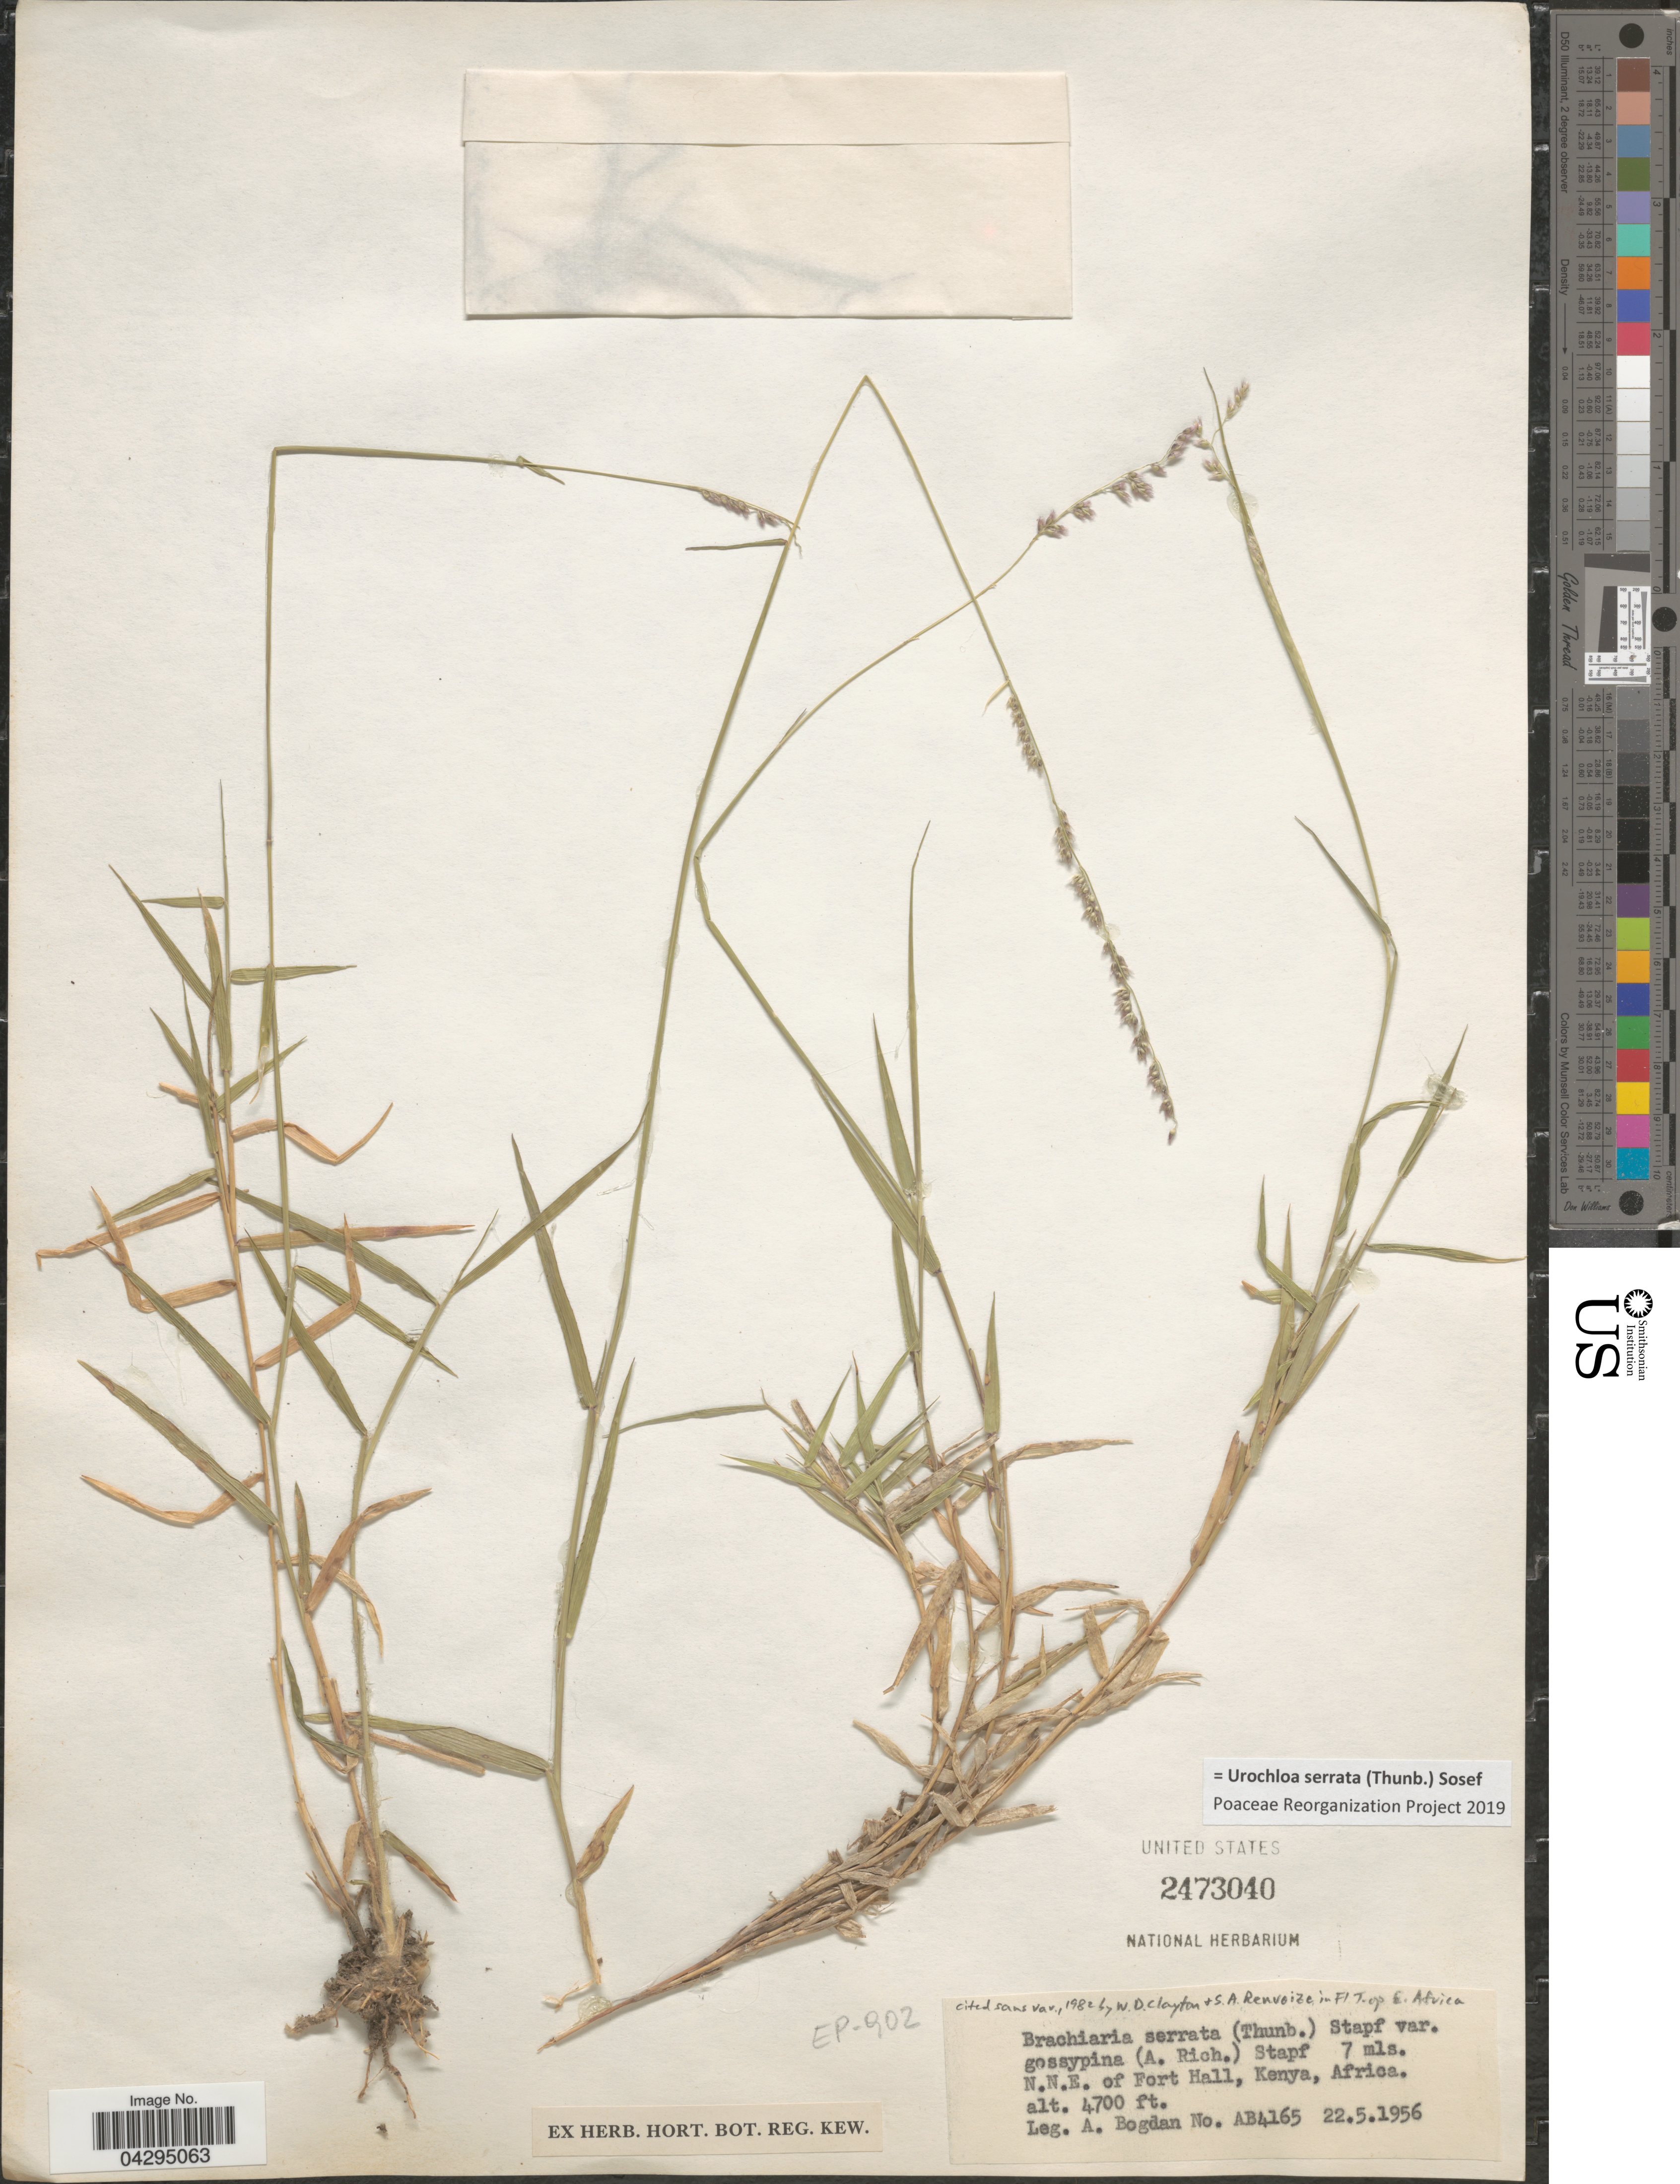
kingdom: Plantae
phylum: Tracheophyta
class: Liliopsida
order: Poales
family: Poaceae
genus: Urochloa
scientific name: Urochloa serrata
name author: (Thunb.) Sosef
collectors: A. Bogdan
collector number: AB4165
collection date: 1956-05-22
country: Kenya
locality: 7 mls. N.N.E. of Fort Hall.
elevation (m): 1433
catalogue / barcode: US 2473040